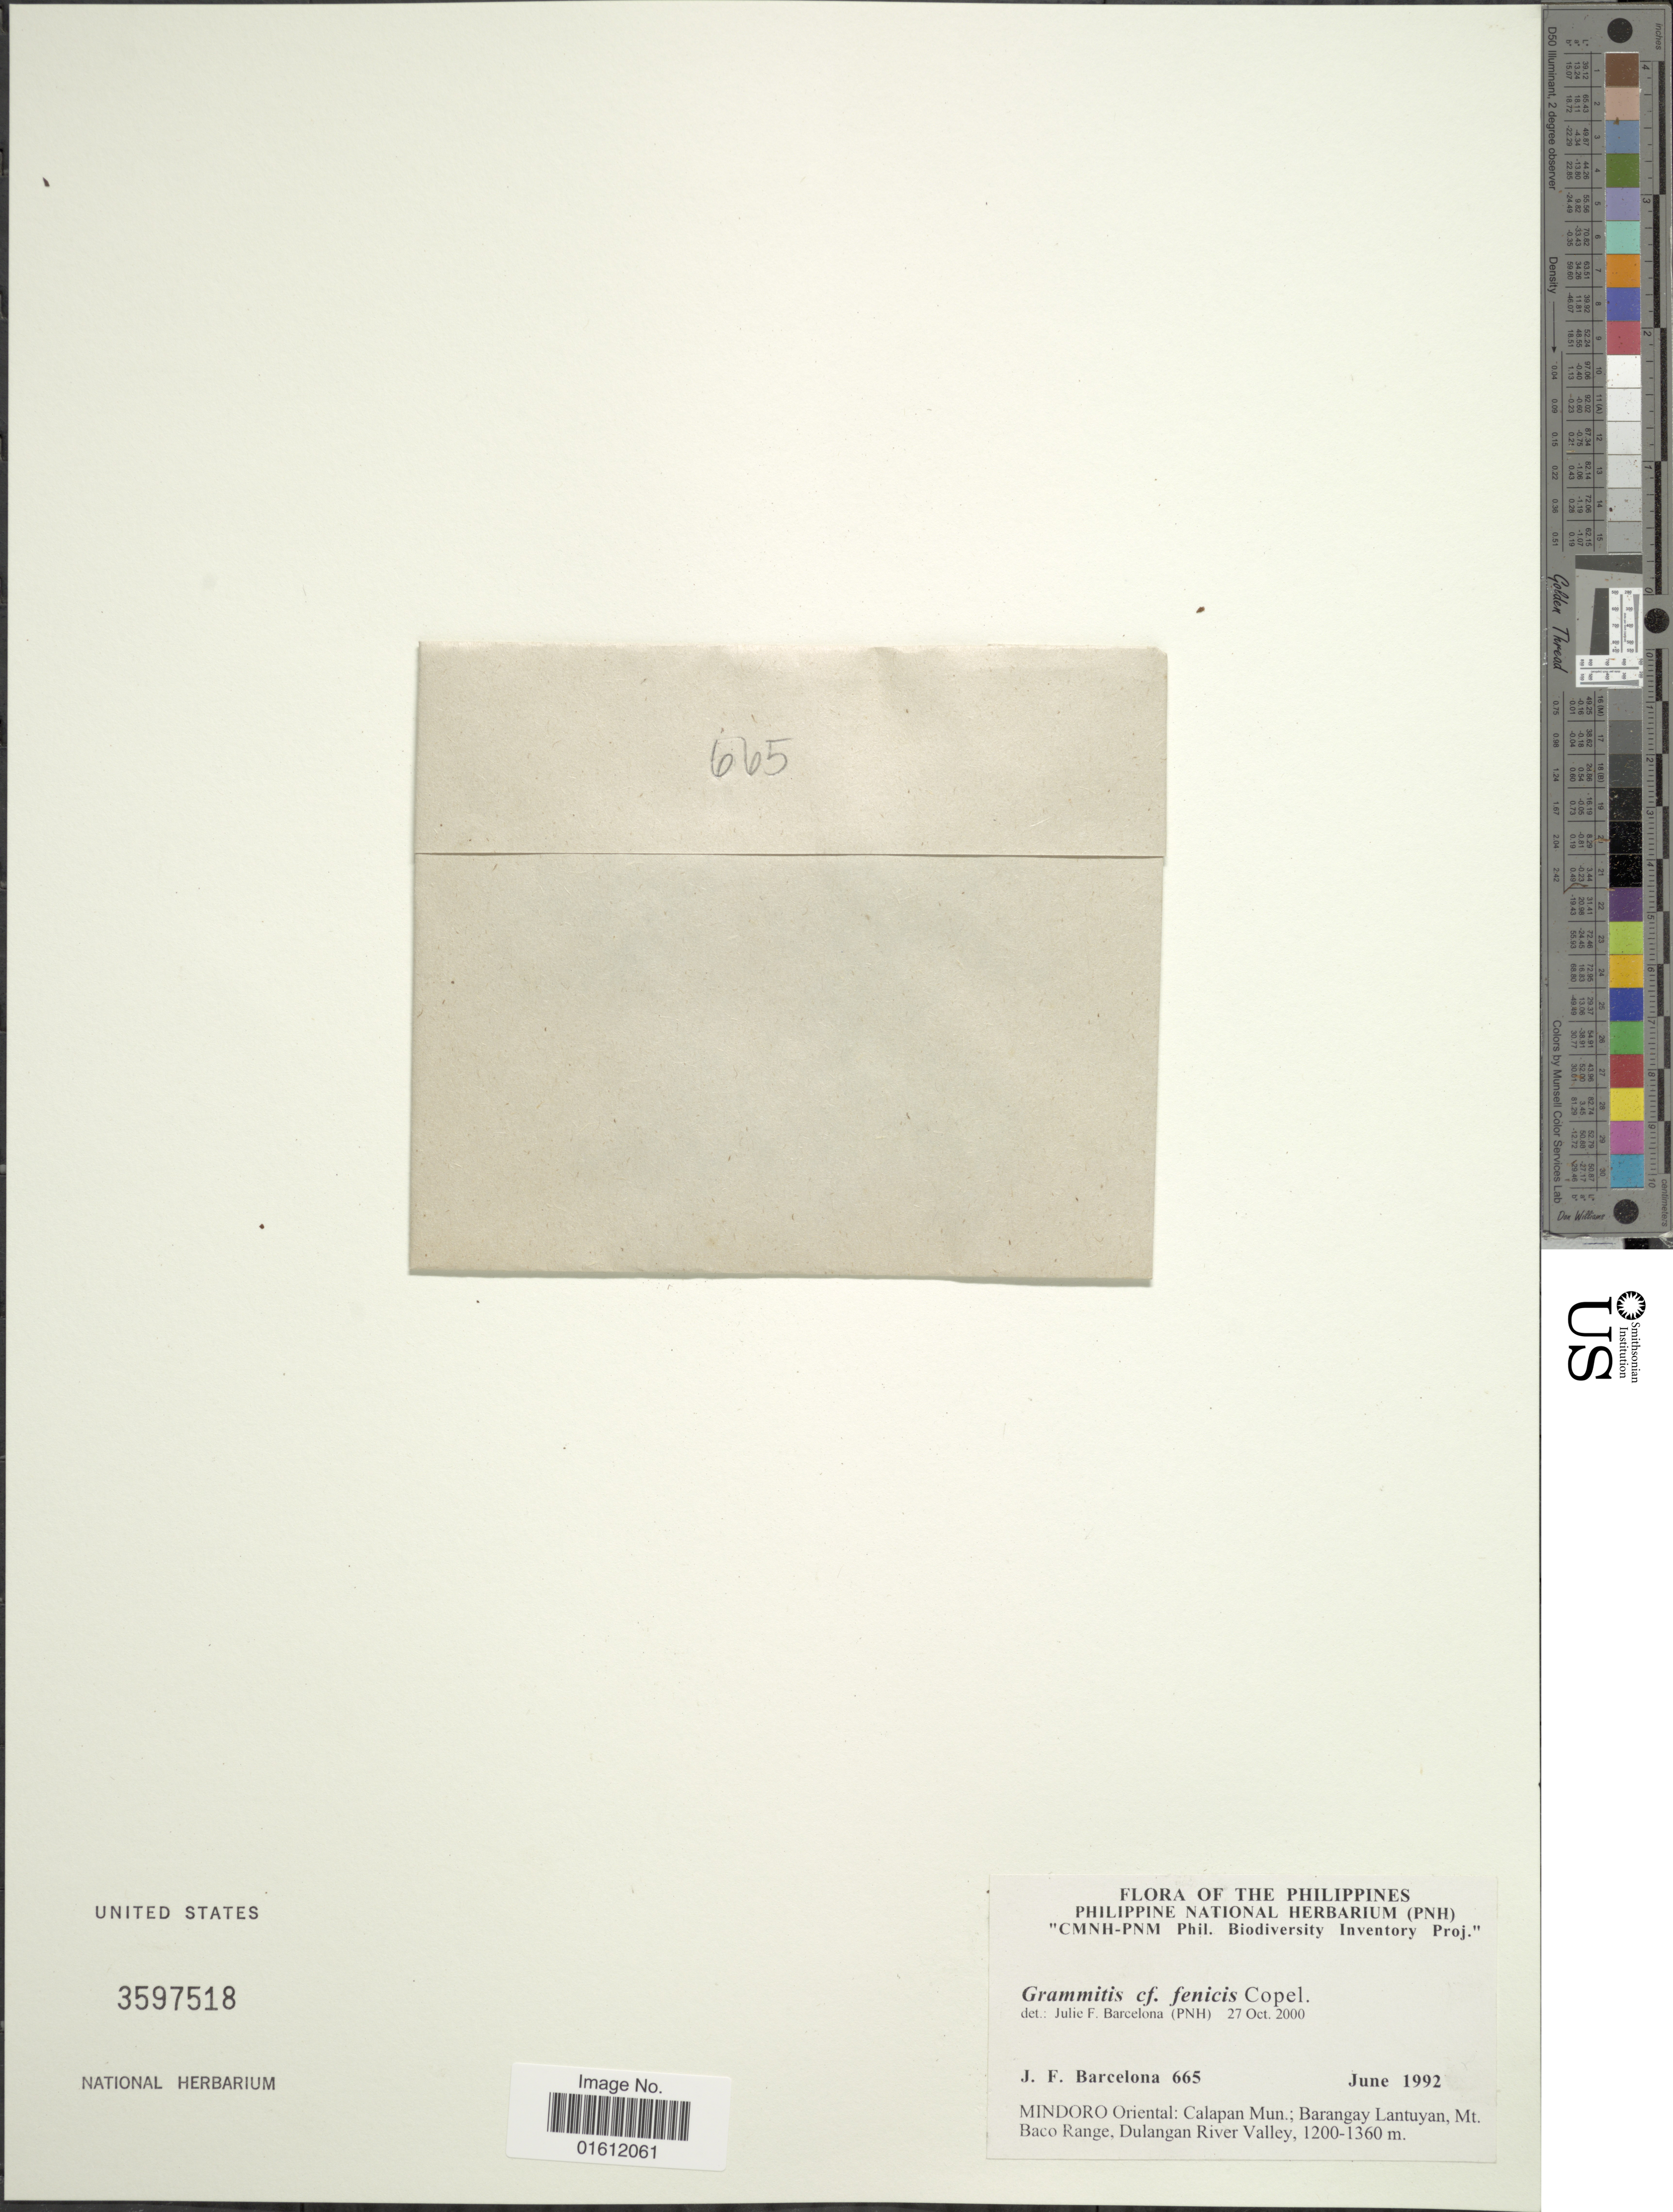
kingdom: Plantae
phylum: Tracheophyta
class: Polypodiopsida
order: Polypodiales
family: Polypodiaceae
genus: Oreogrammitis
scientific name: Oreogrammitis fenicis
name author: (Copel.) Parris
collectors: J. F. Barcelona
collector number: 665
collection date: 1992-06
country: Philippines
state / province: Mimaropa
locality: Mindoro Oriental: Calapan Mun; Barangay Lantuyan, Mt Baco Range, Dulangan River Valley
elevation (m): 1200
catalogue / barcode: US 3597518